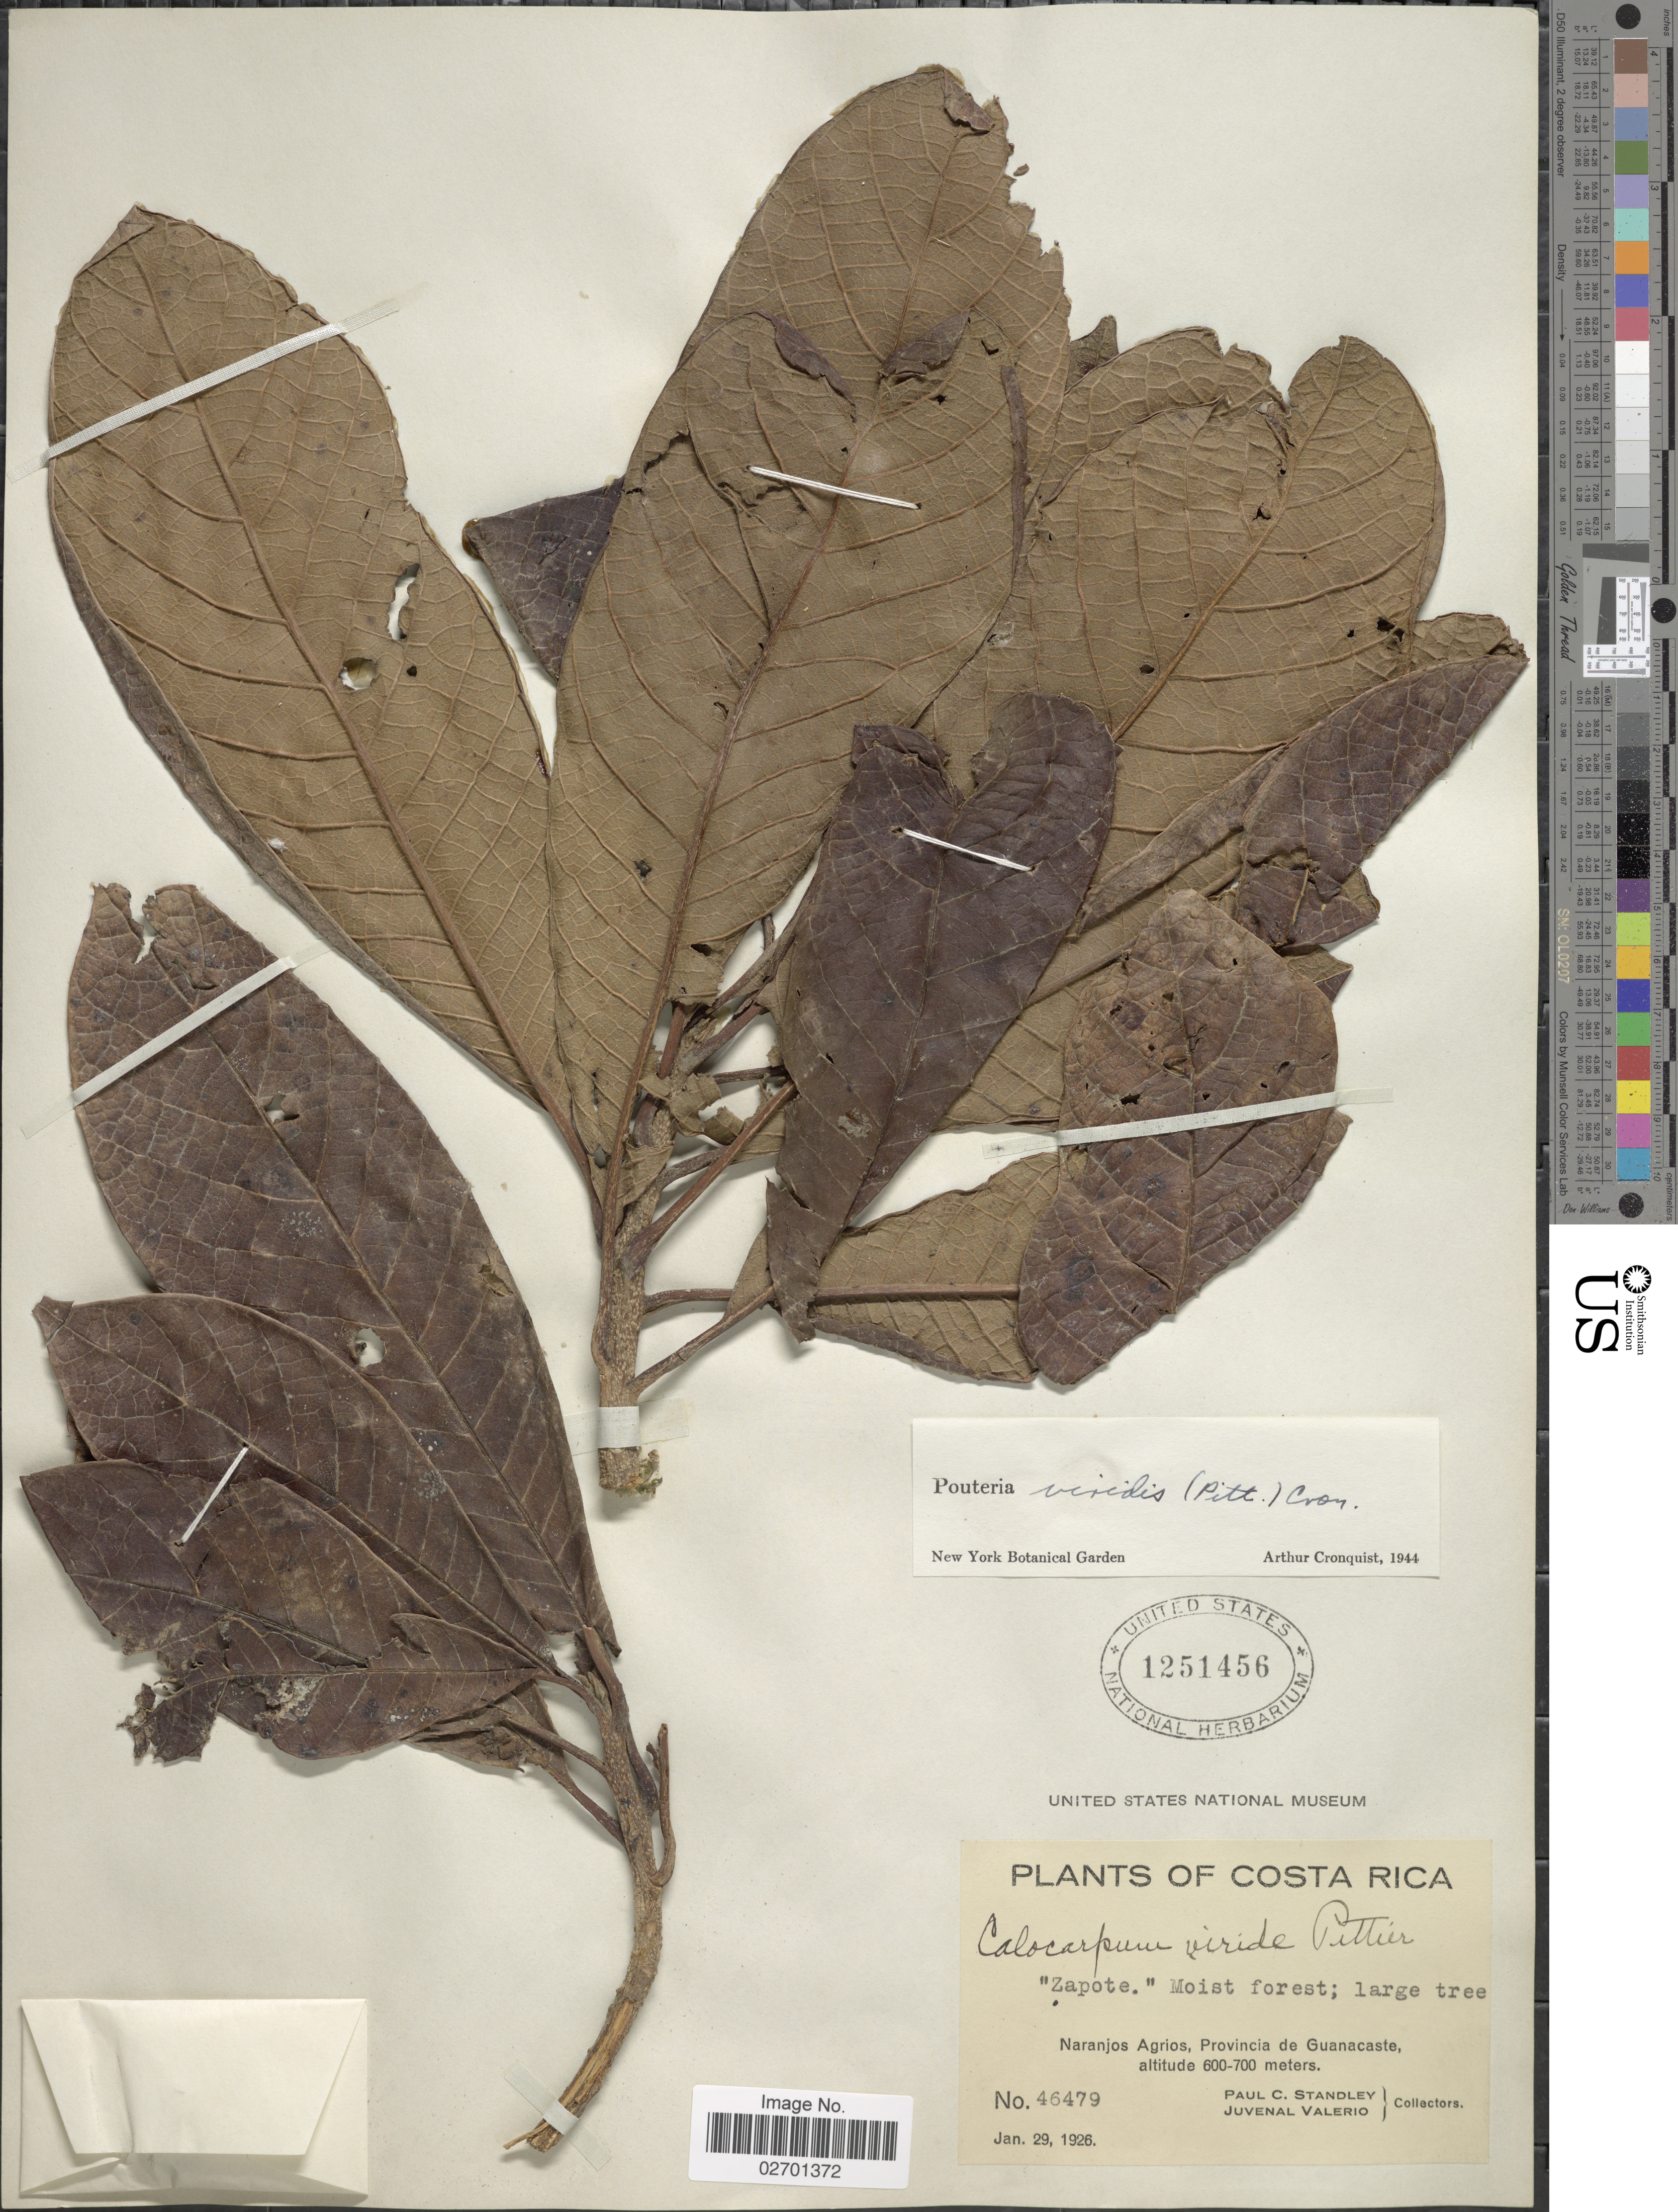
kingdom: Plantae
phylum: Tracheophyta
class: Magnoliopsida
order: Ericales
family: Sapotaceae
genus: Pouteria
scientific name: Pouteria viridis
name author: (Pittier) Cronq.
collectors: P. C. Standley & J. Valerio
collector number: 46479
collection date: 1926-01-29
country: Costa Rica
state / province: Guanacaste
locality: Naranjos Agrios.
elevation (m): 600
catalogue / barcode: US 1251456